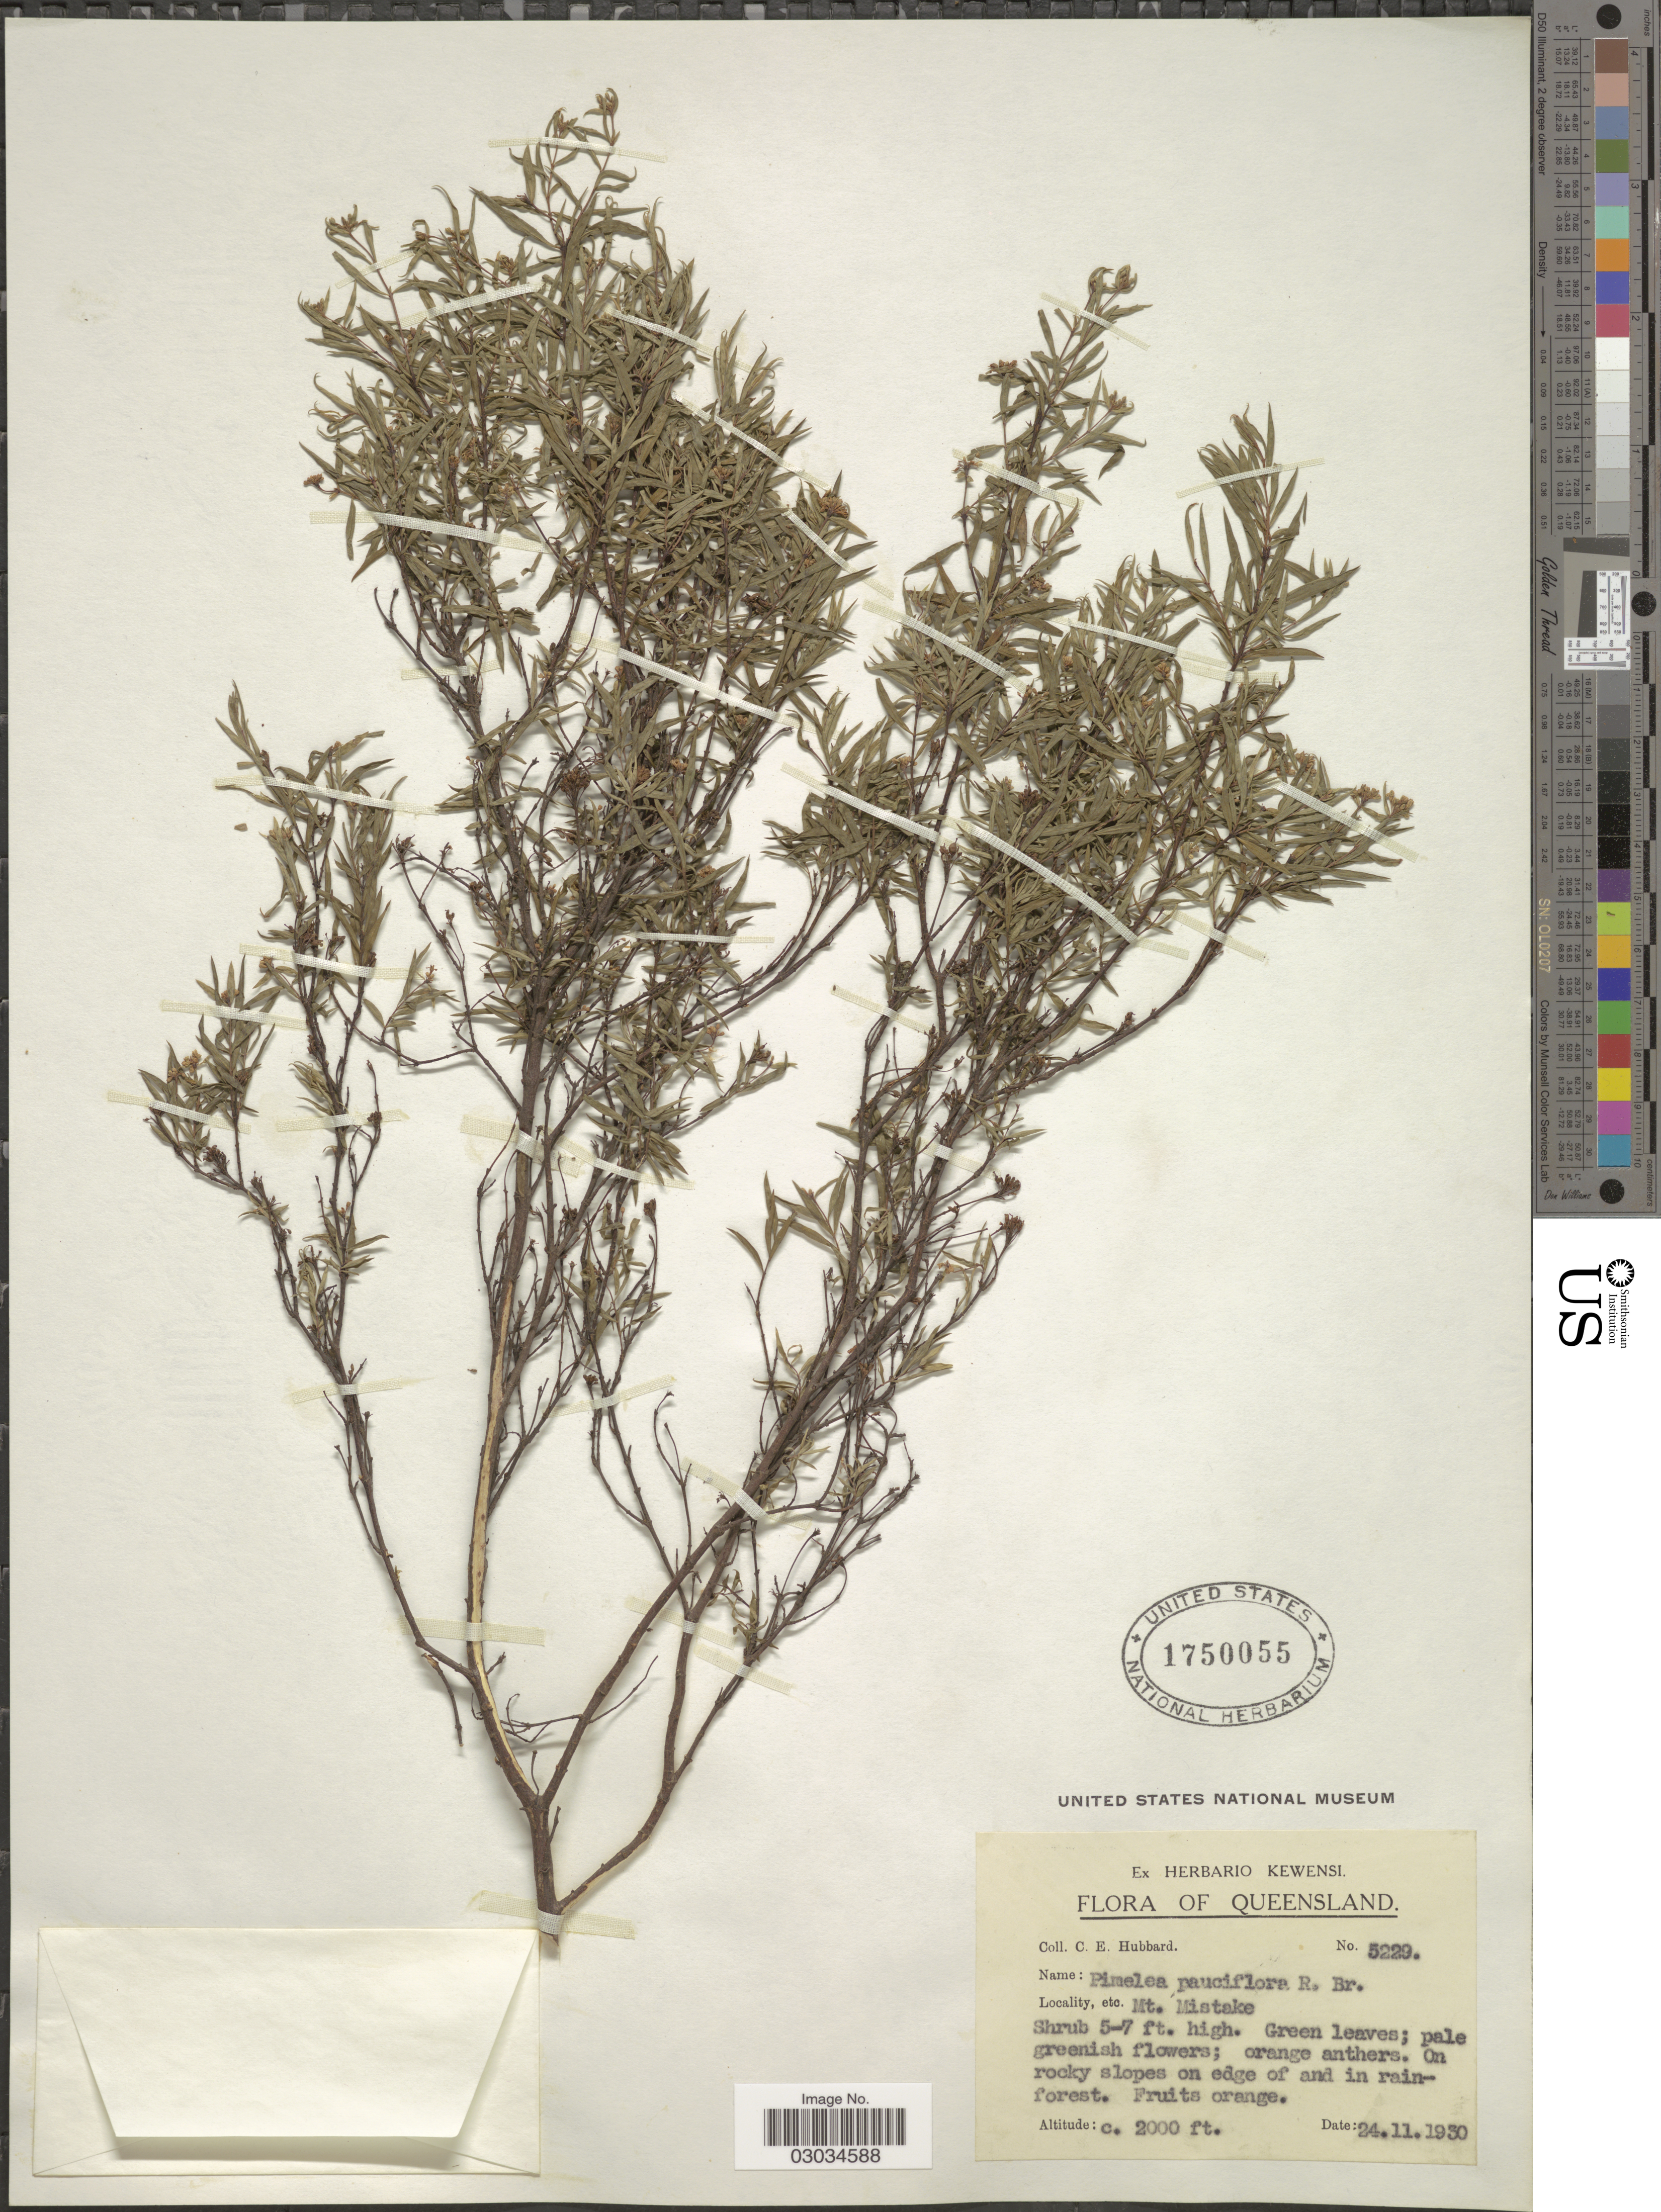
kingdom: Plantae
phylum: Tracheophyta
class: Magnoliopsida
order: Malvales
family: Thymelaeaceae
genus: Pimelea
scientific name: Pimelea pauciflora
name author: R. Br.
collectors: C. E. Hubbard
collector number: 5229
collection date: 1930-11-24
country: Australia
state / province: Queensland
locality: Mt. Mistake.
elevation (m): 610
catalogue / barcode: US 1750055